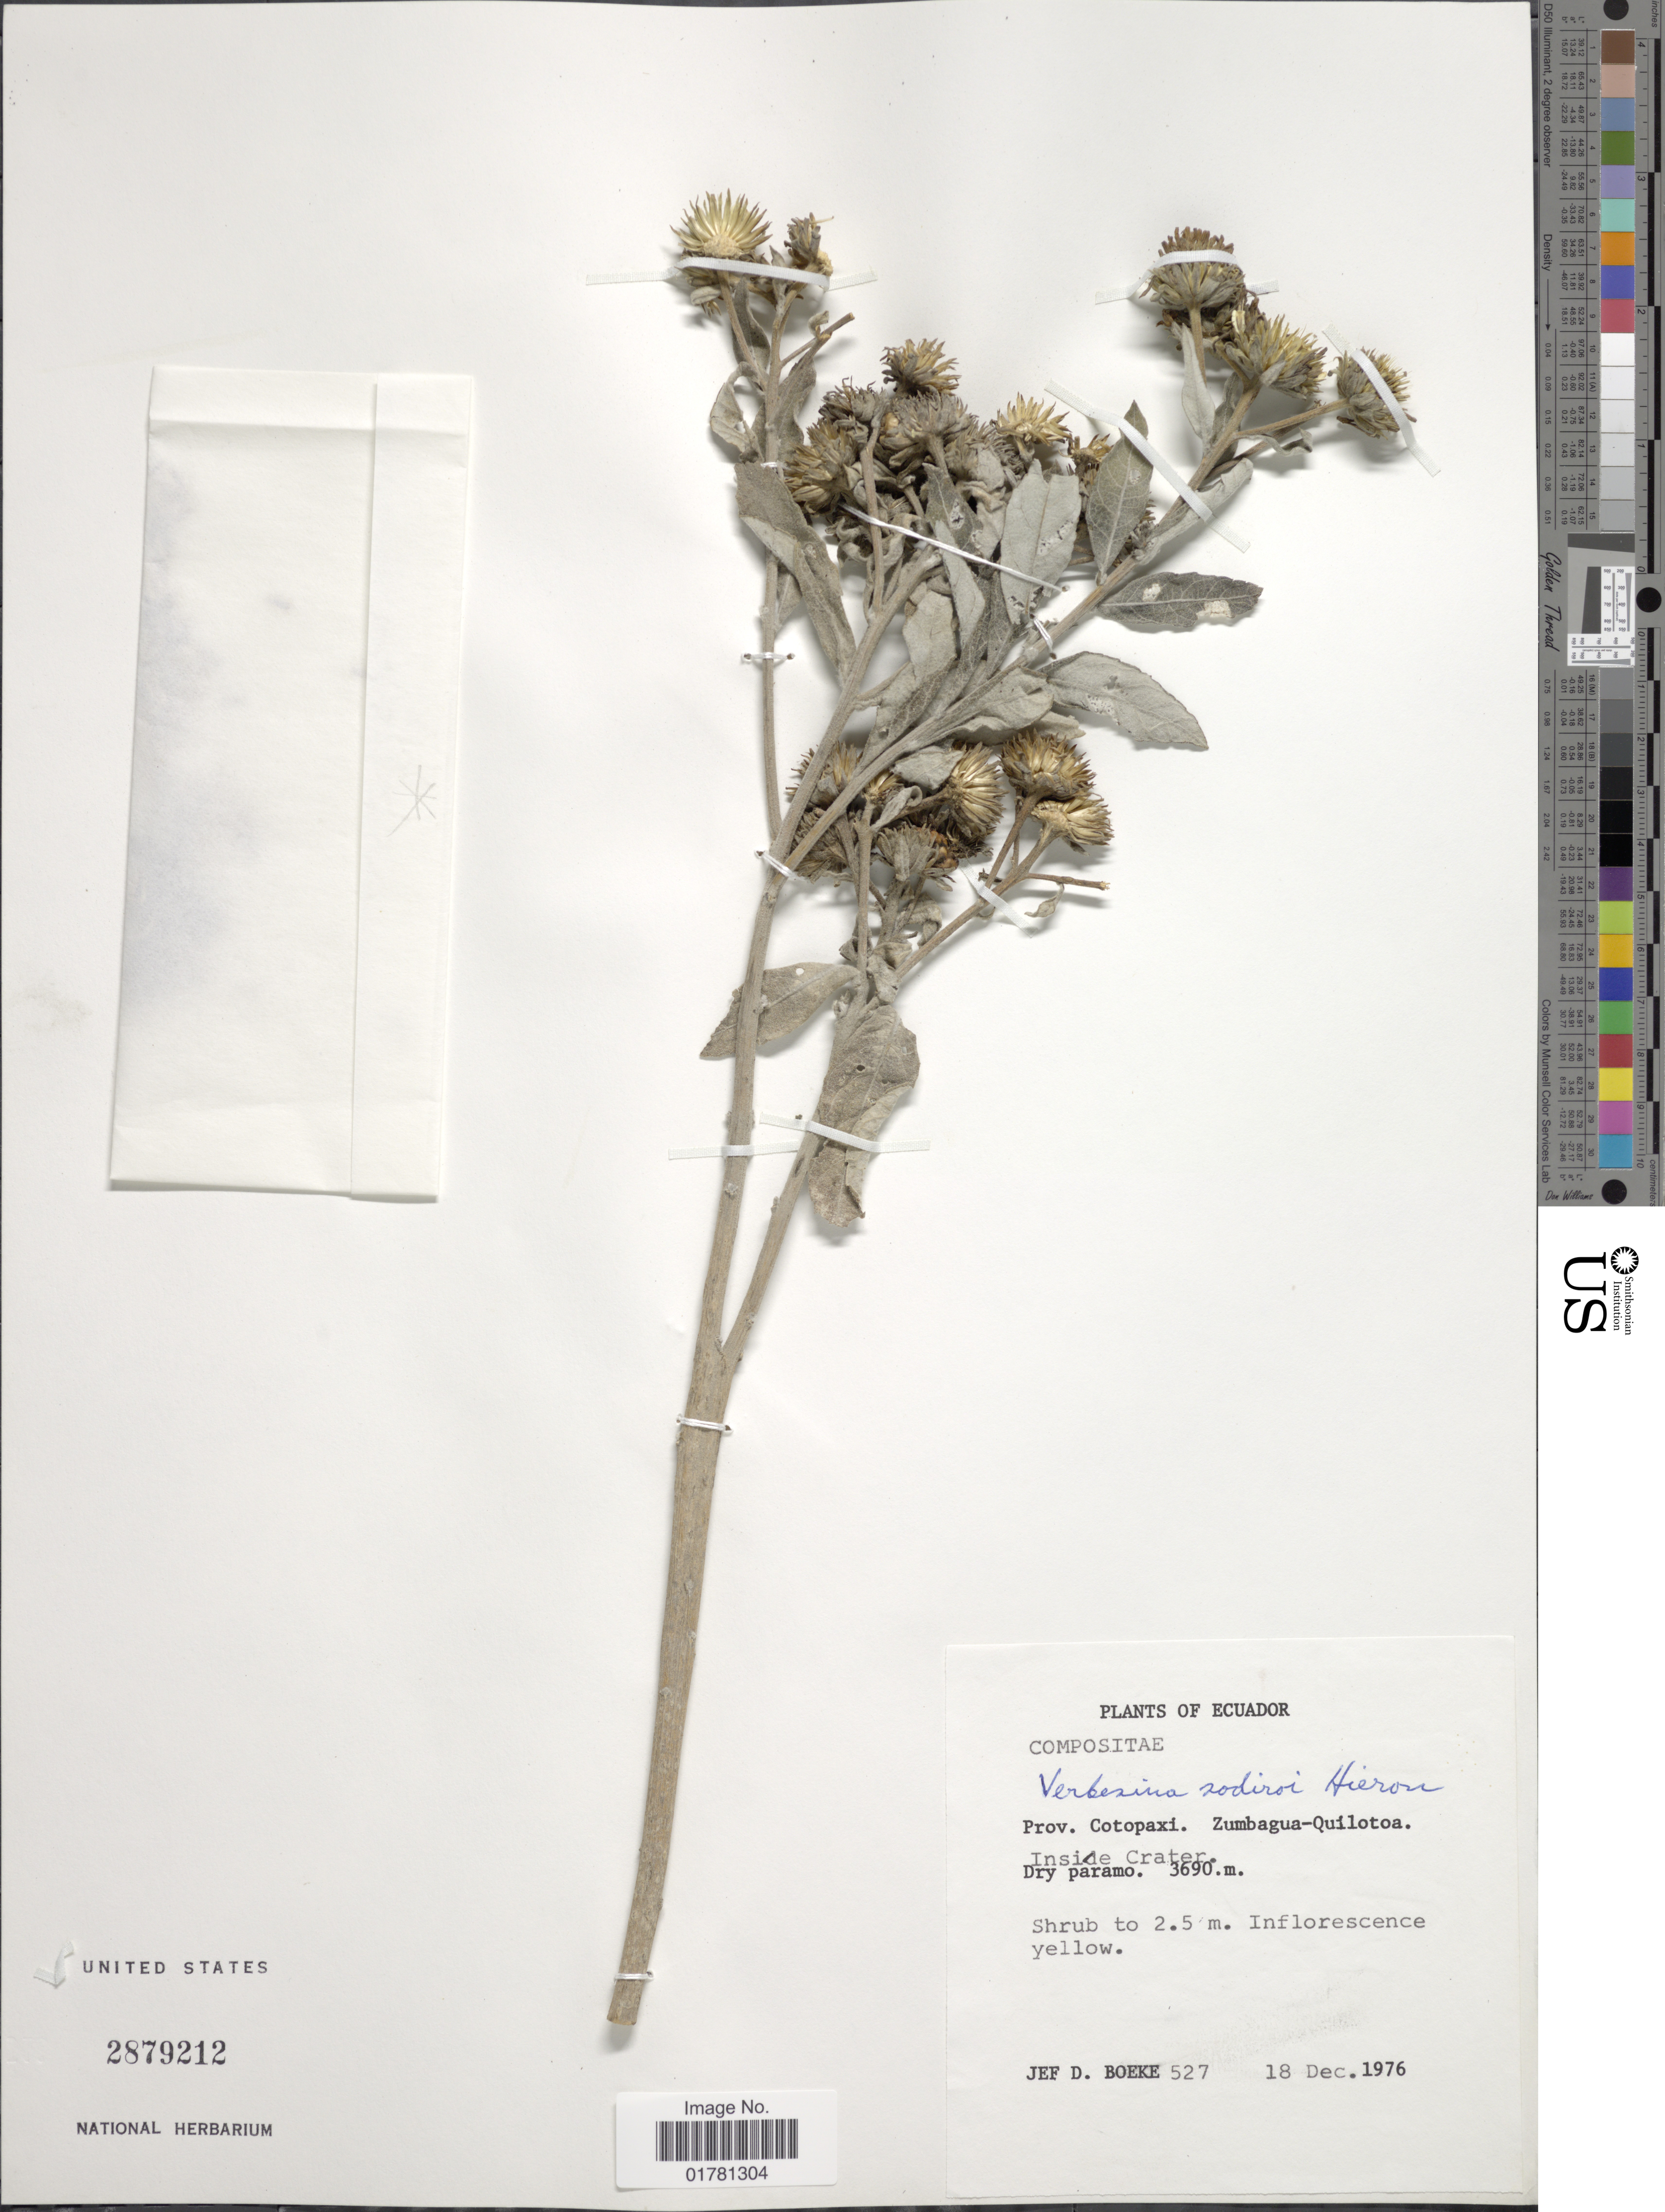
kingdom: Plantae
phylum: Tracheophyta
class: Magnoliopsida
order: Asterales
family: Asteraceae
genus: Verbesina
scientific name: Verbesina sodiroi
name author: Hieron.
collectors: J. D. Boeke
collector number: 527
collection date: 1976-12-18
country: Ecuador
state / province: Cotopaxi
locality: Zumbagua-Quilotoa, Inside Crater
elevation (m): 3690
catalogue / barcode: US 2879212